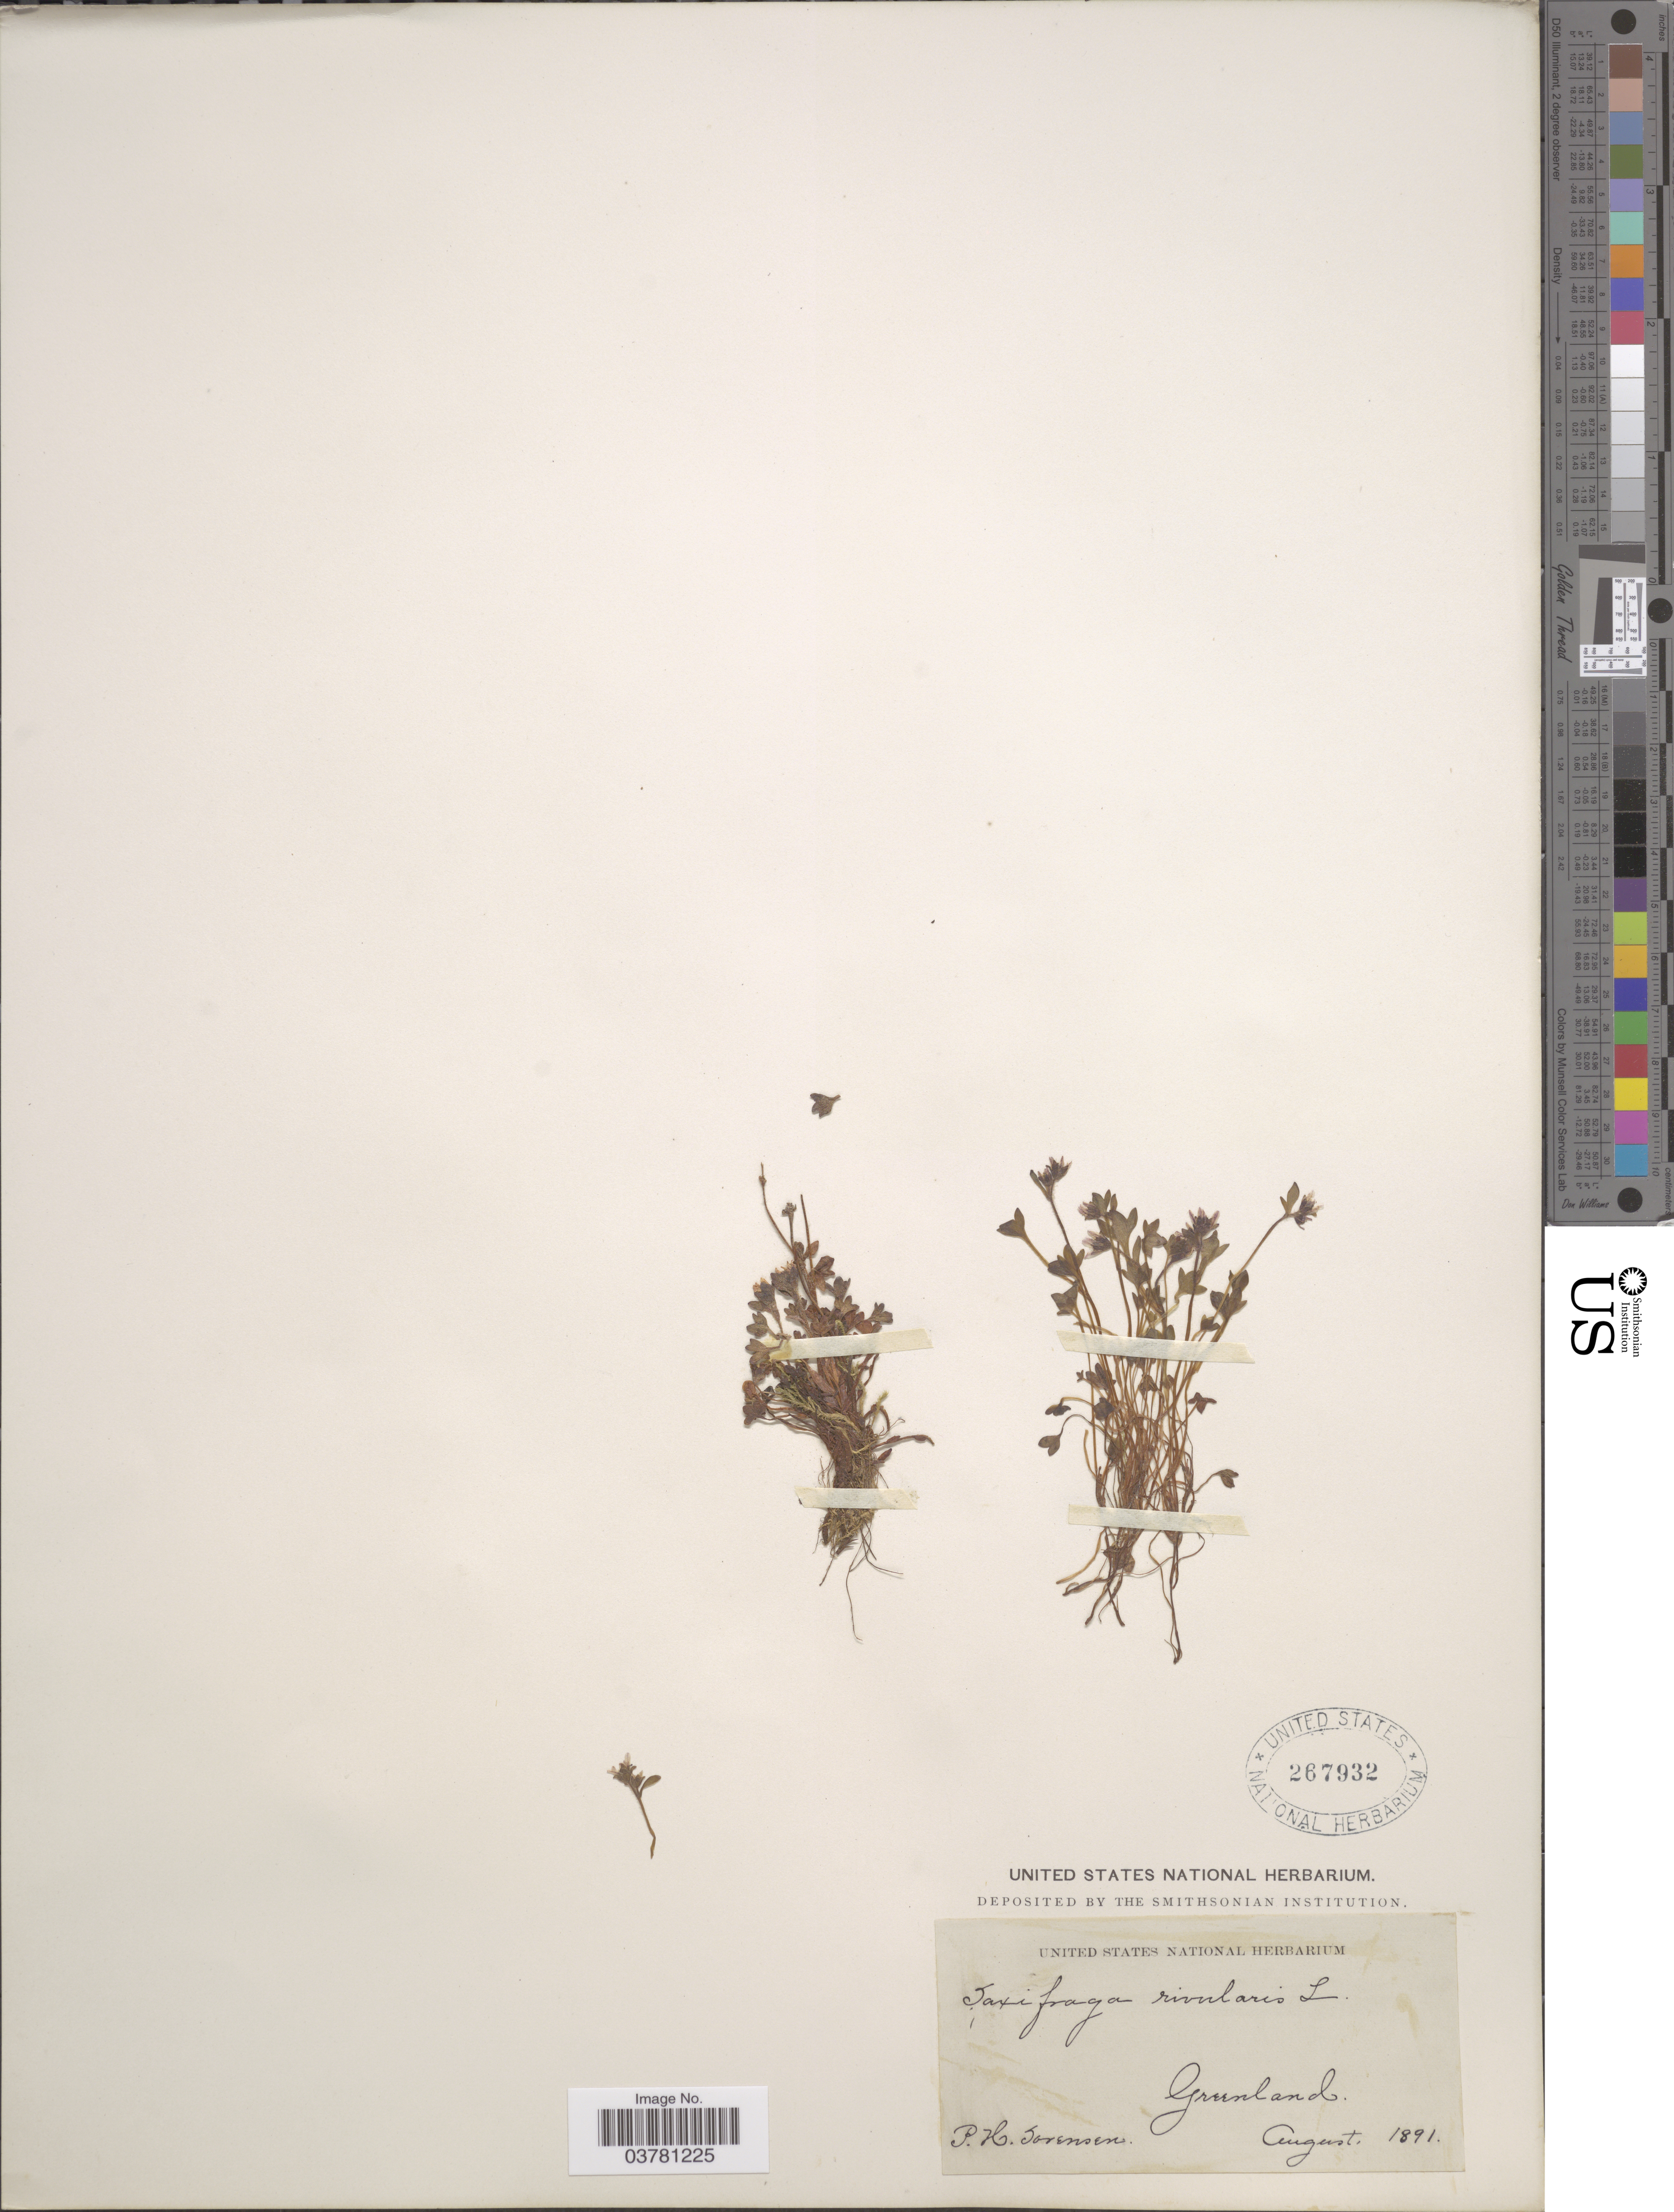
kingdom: Plantae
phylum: Tracheophyta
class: Magnoliopsida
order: Saxifragales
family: Saxifragaceae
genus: Saxifraga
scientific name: Saxifraga rivularis f. hyperborea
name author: (R. Br.) Hook.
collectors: P. Sorensen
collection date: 1891-08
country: Greenland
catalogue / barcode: US 267932